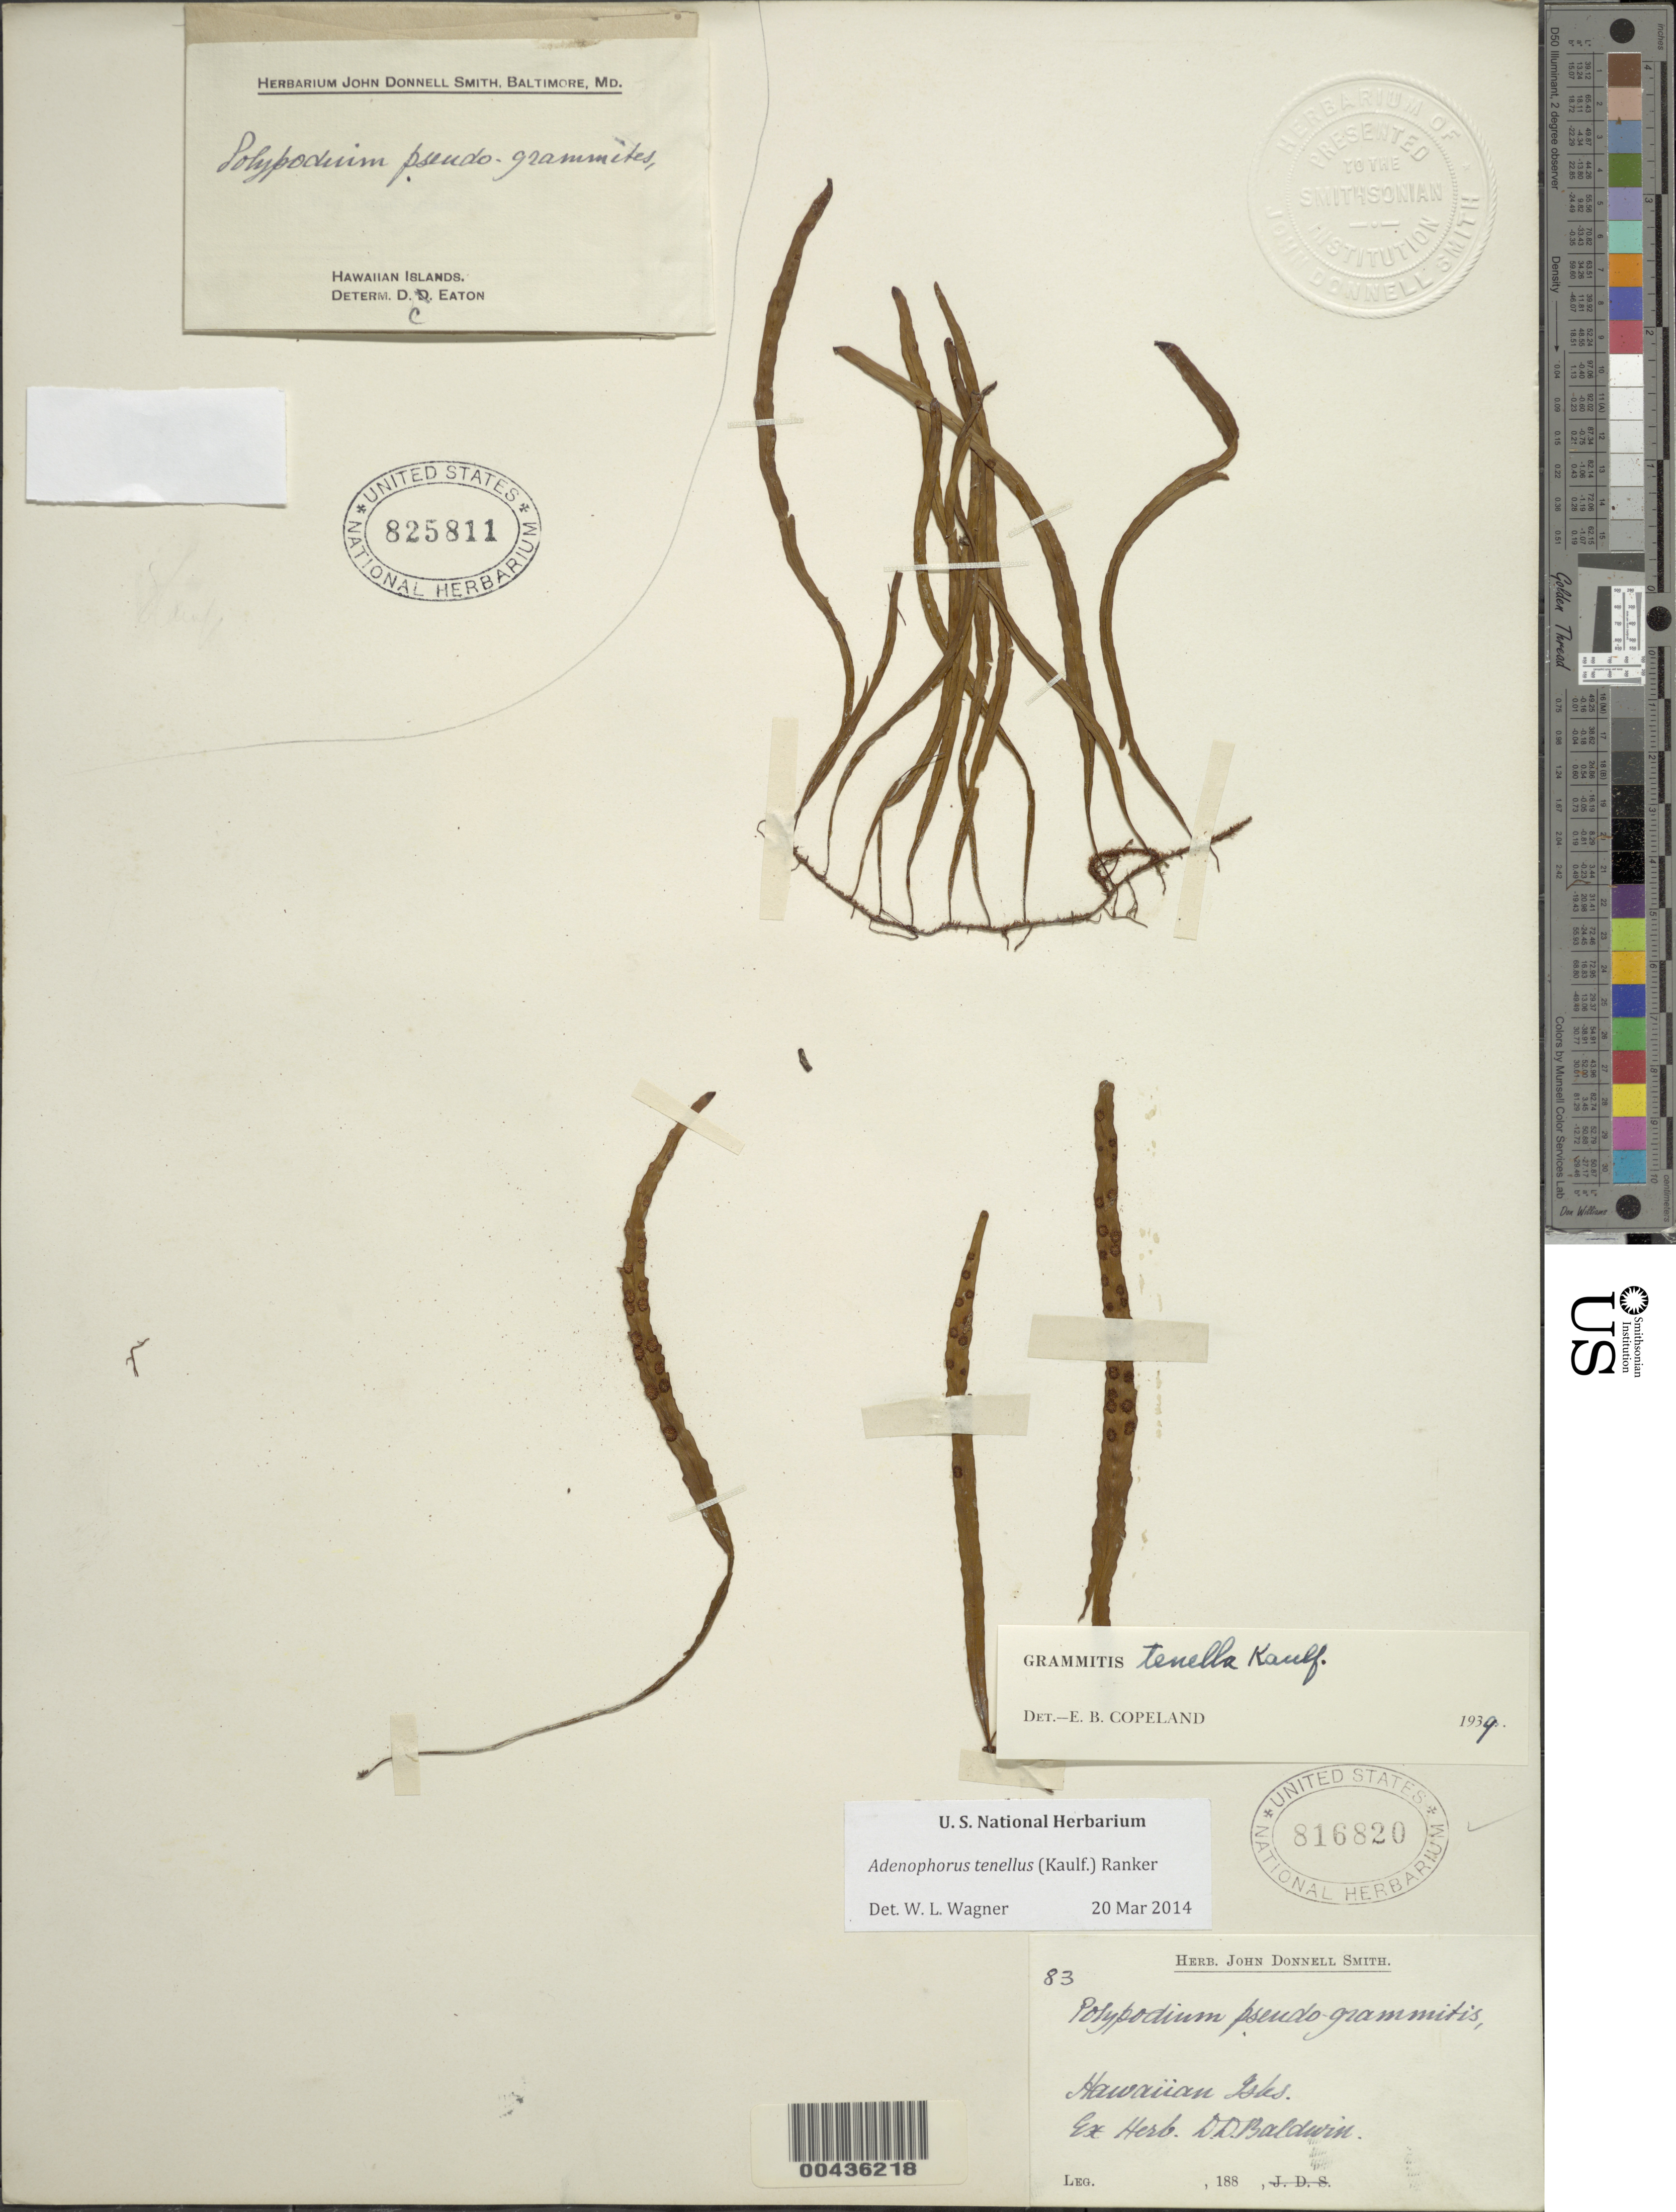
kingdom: Plantae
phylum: Tracheophyta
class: Polypodiopsida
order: Polypodiales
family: Polypodiaceae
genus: Adenophorus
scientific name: Adenophorus tenellus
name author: (Kaulf.) Ranker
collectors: D. Baldwin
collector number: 83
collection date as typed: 188-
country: United States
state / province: Hawaii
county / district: Hawaii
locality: Hawaiian Isles.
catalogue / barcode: US 816820